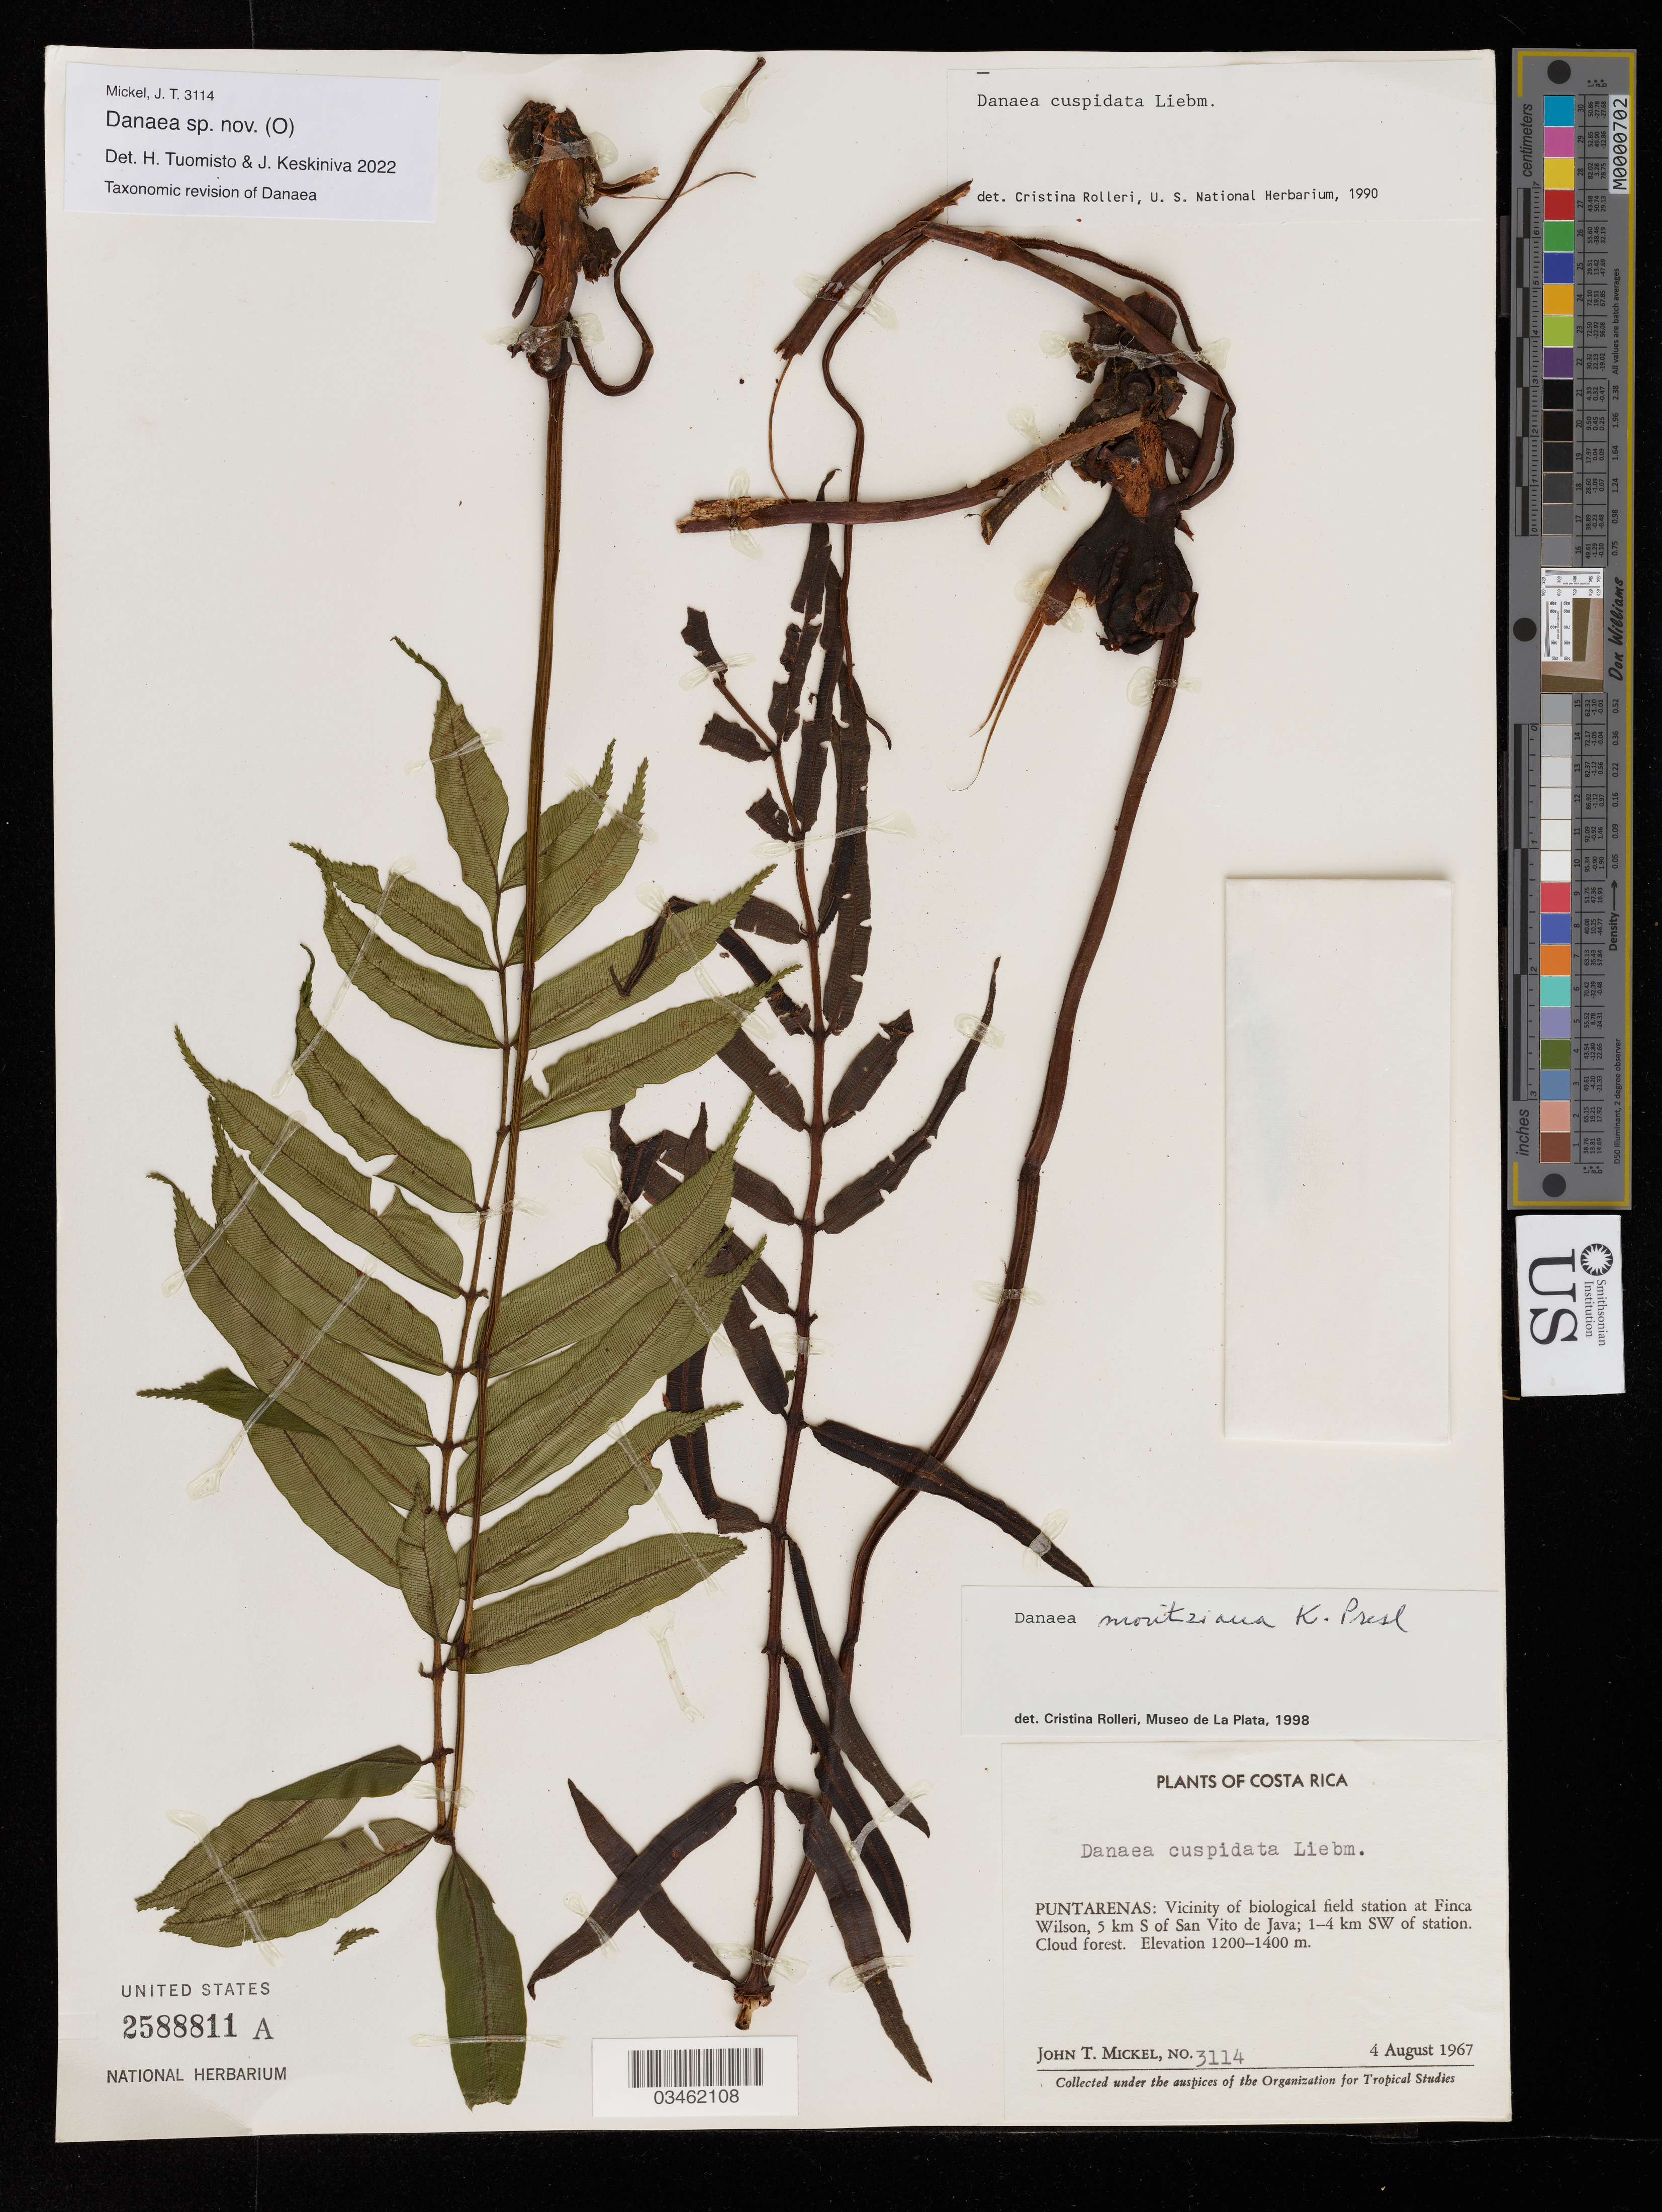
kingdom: Plantae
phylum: Tracheophyta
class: Polypodiopsida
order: Marattiales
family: Marattiaceae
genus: Danaea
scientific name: Danaea sp.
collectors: J. T. Mickel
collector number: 3114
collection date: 1967-08-04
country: Costa Rica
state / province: Puntarenas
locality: Vicinity of biological field station at Finca Wilson, 5 km S of San Vito de Java; 1-4 km SW of station.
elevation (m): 1200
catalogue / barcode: US 2588811